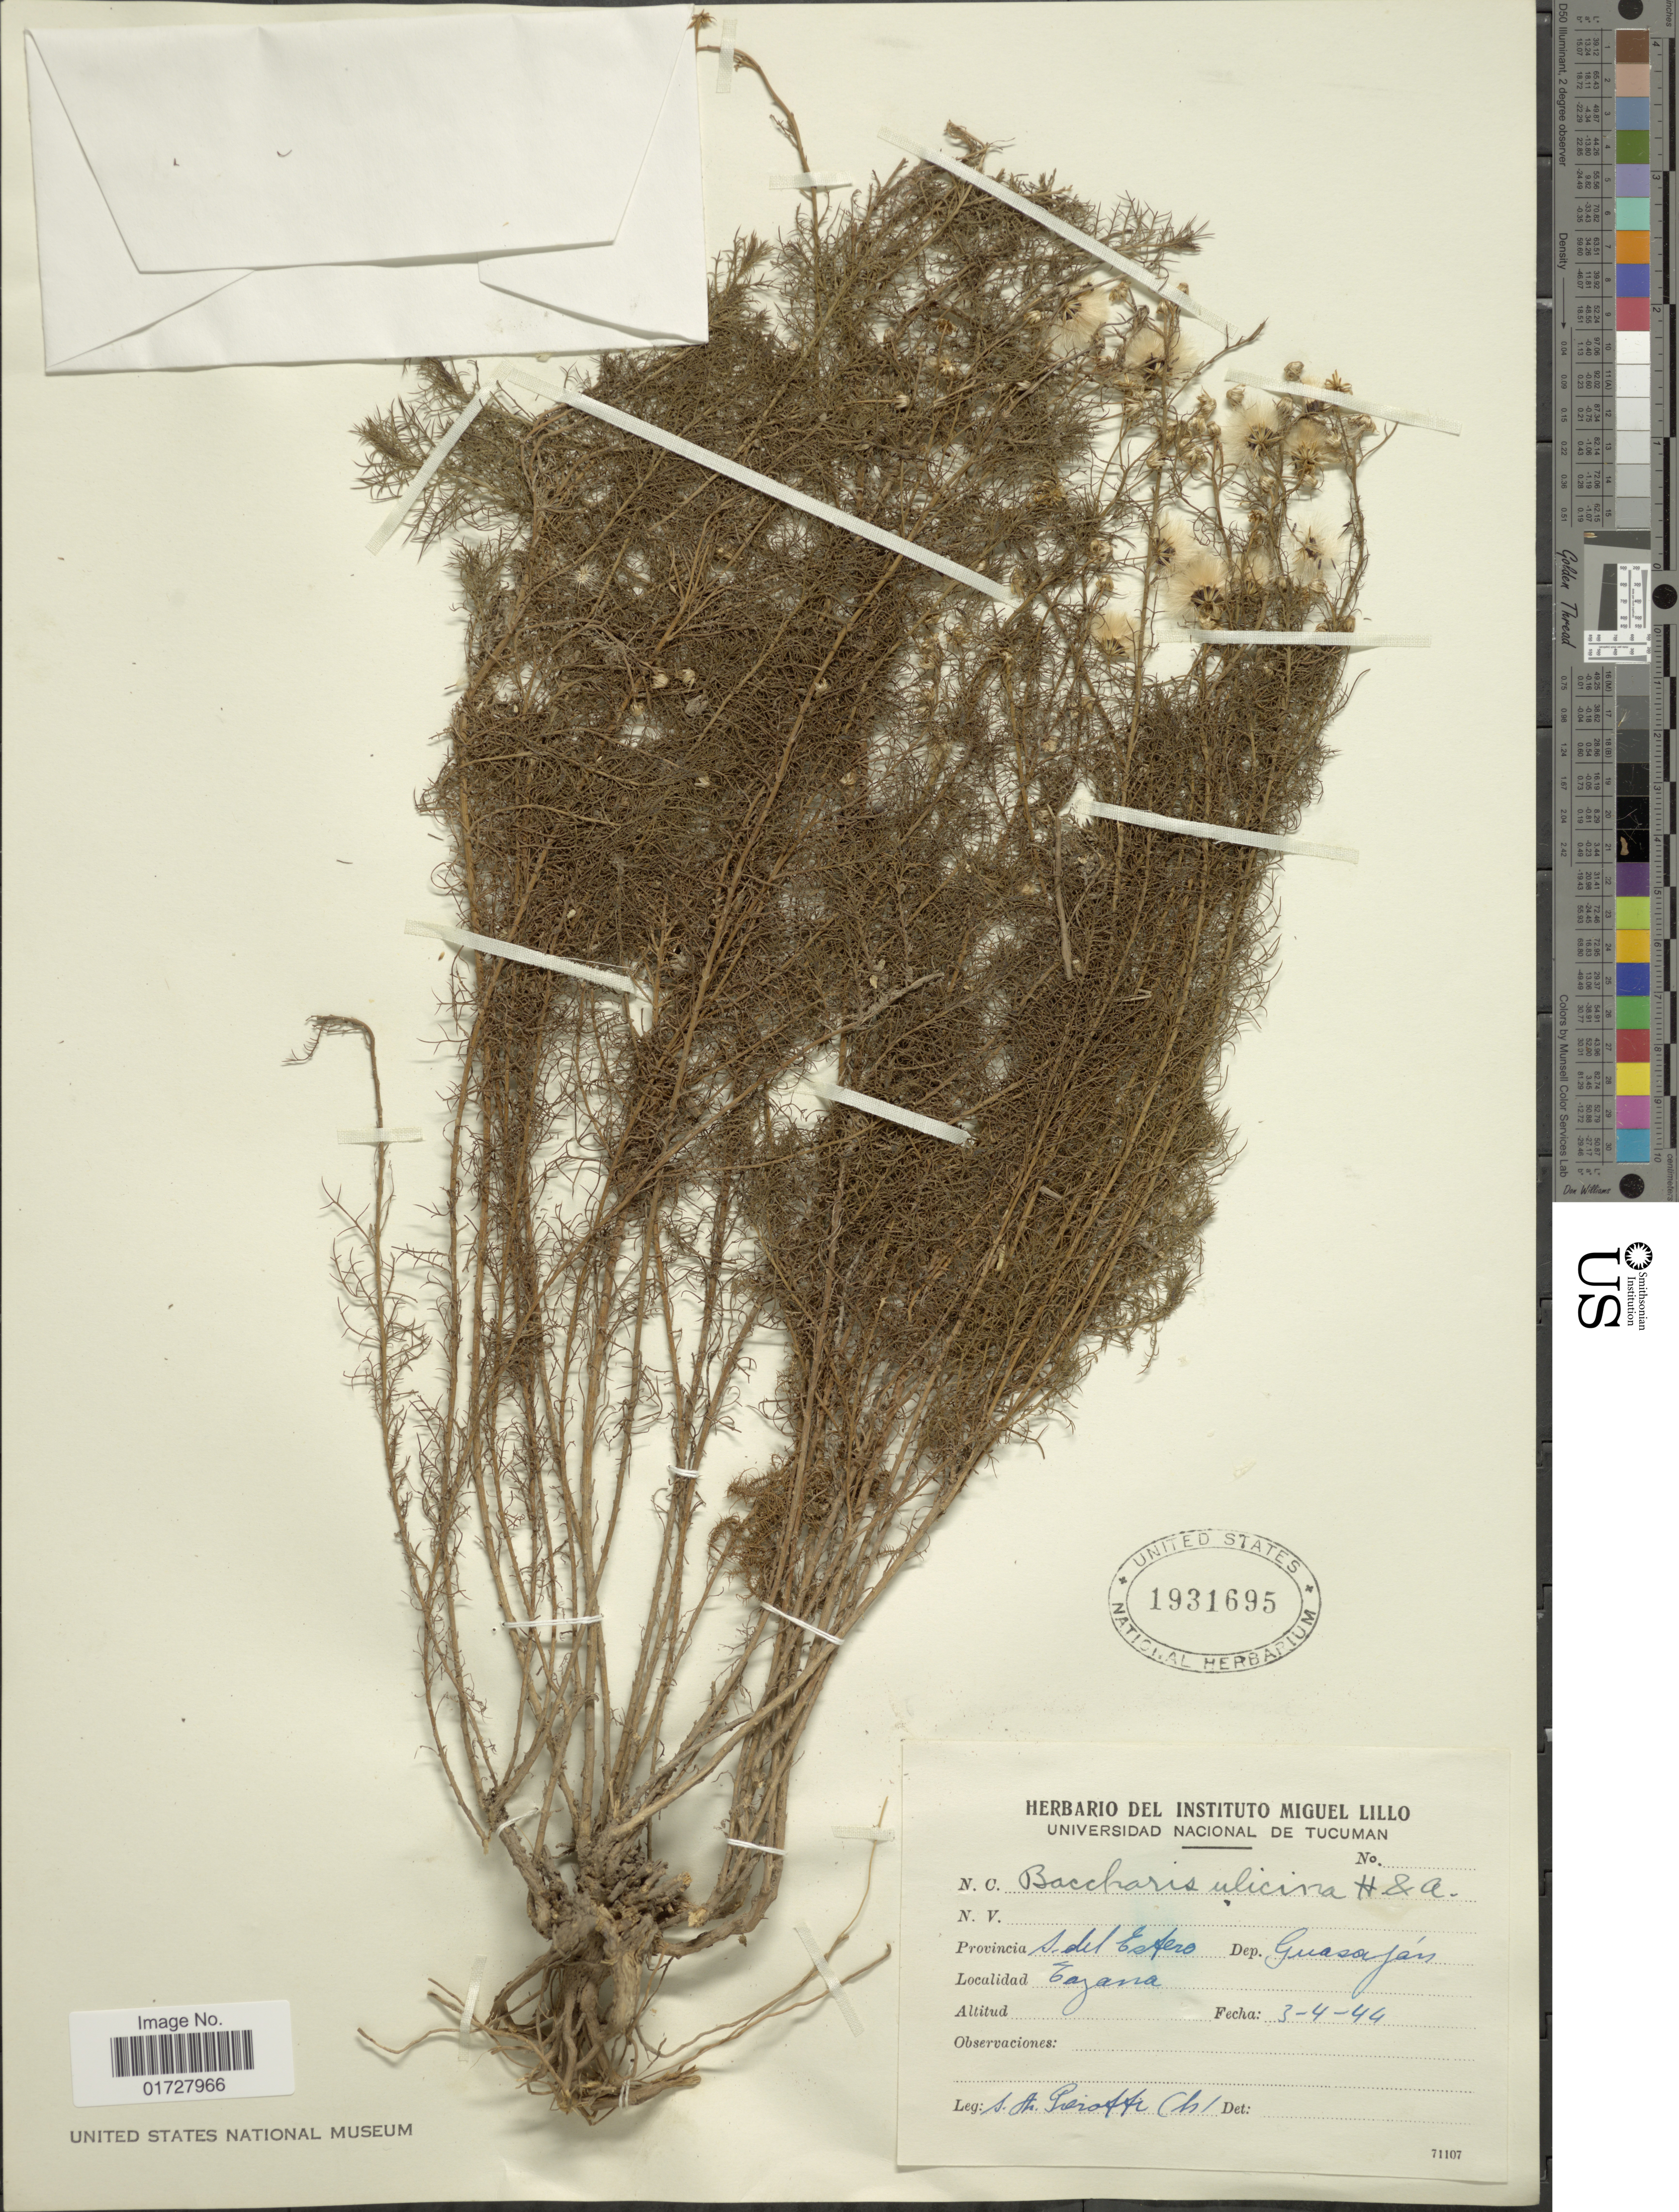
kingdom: Plantae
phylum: Tracheophyta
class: Magnoliopsida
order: Asterales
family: Asteraceae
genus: Baccharis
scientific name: Baccharis ulicina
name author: Hook. & Arn.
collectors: S. A. Pierotti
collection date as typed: Transcribed d/m/y: 3/4/44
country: Argentina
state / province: Santiago del Estero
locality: S. del Estero, Dep. Guasajan, Tajana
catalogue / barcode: US 1931695